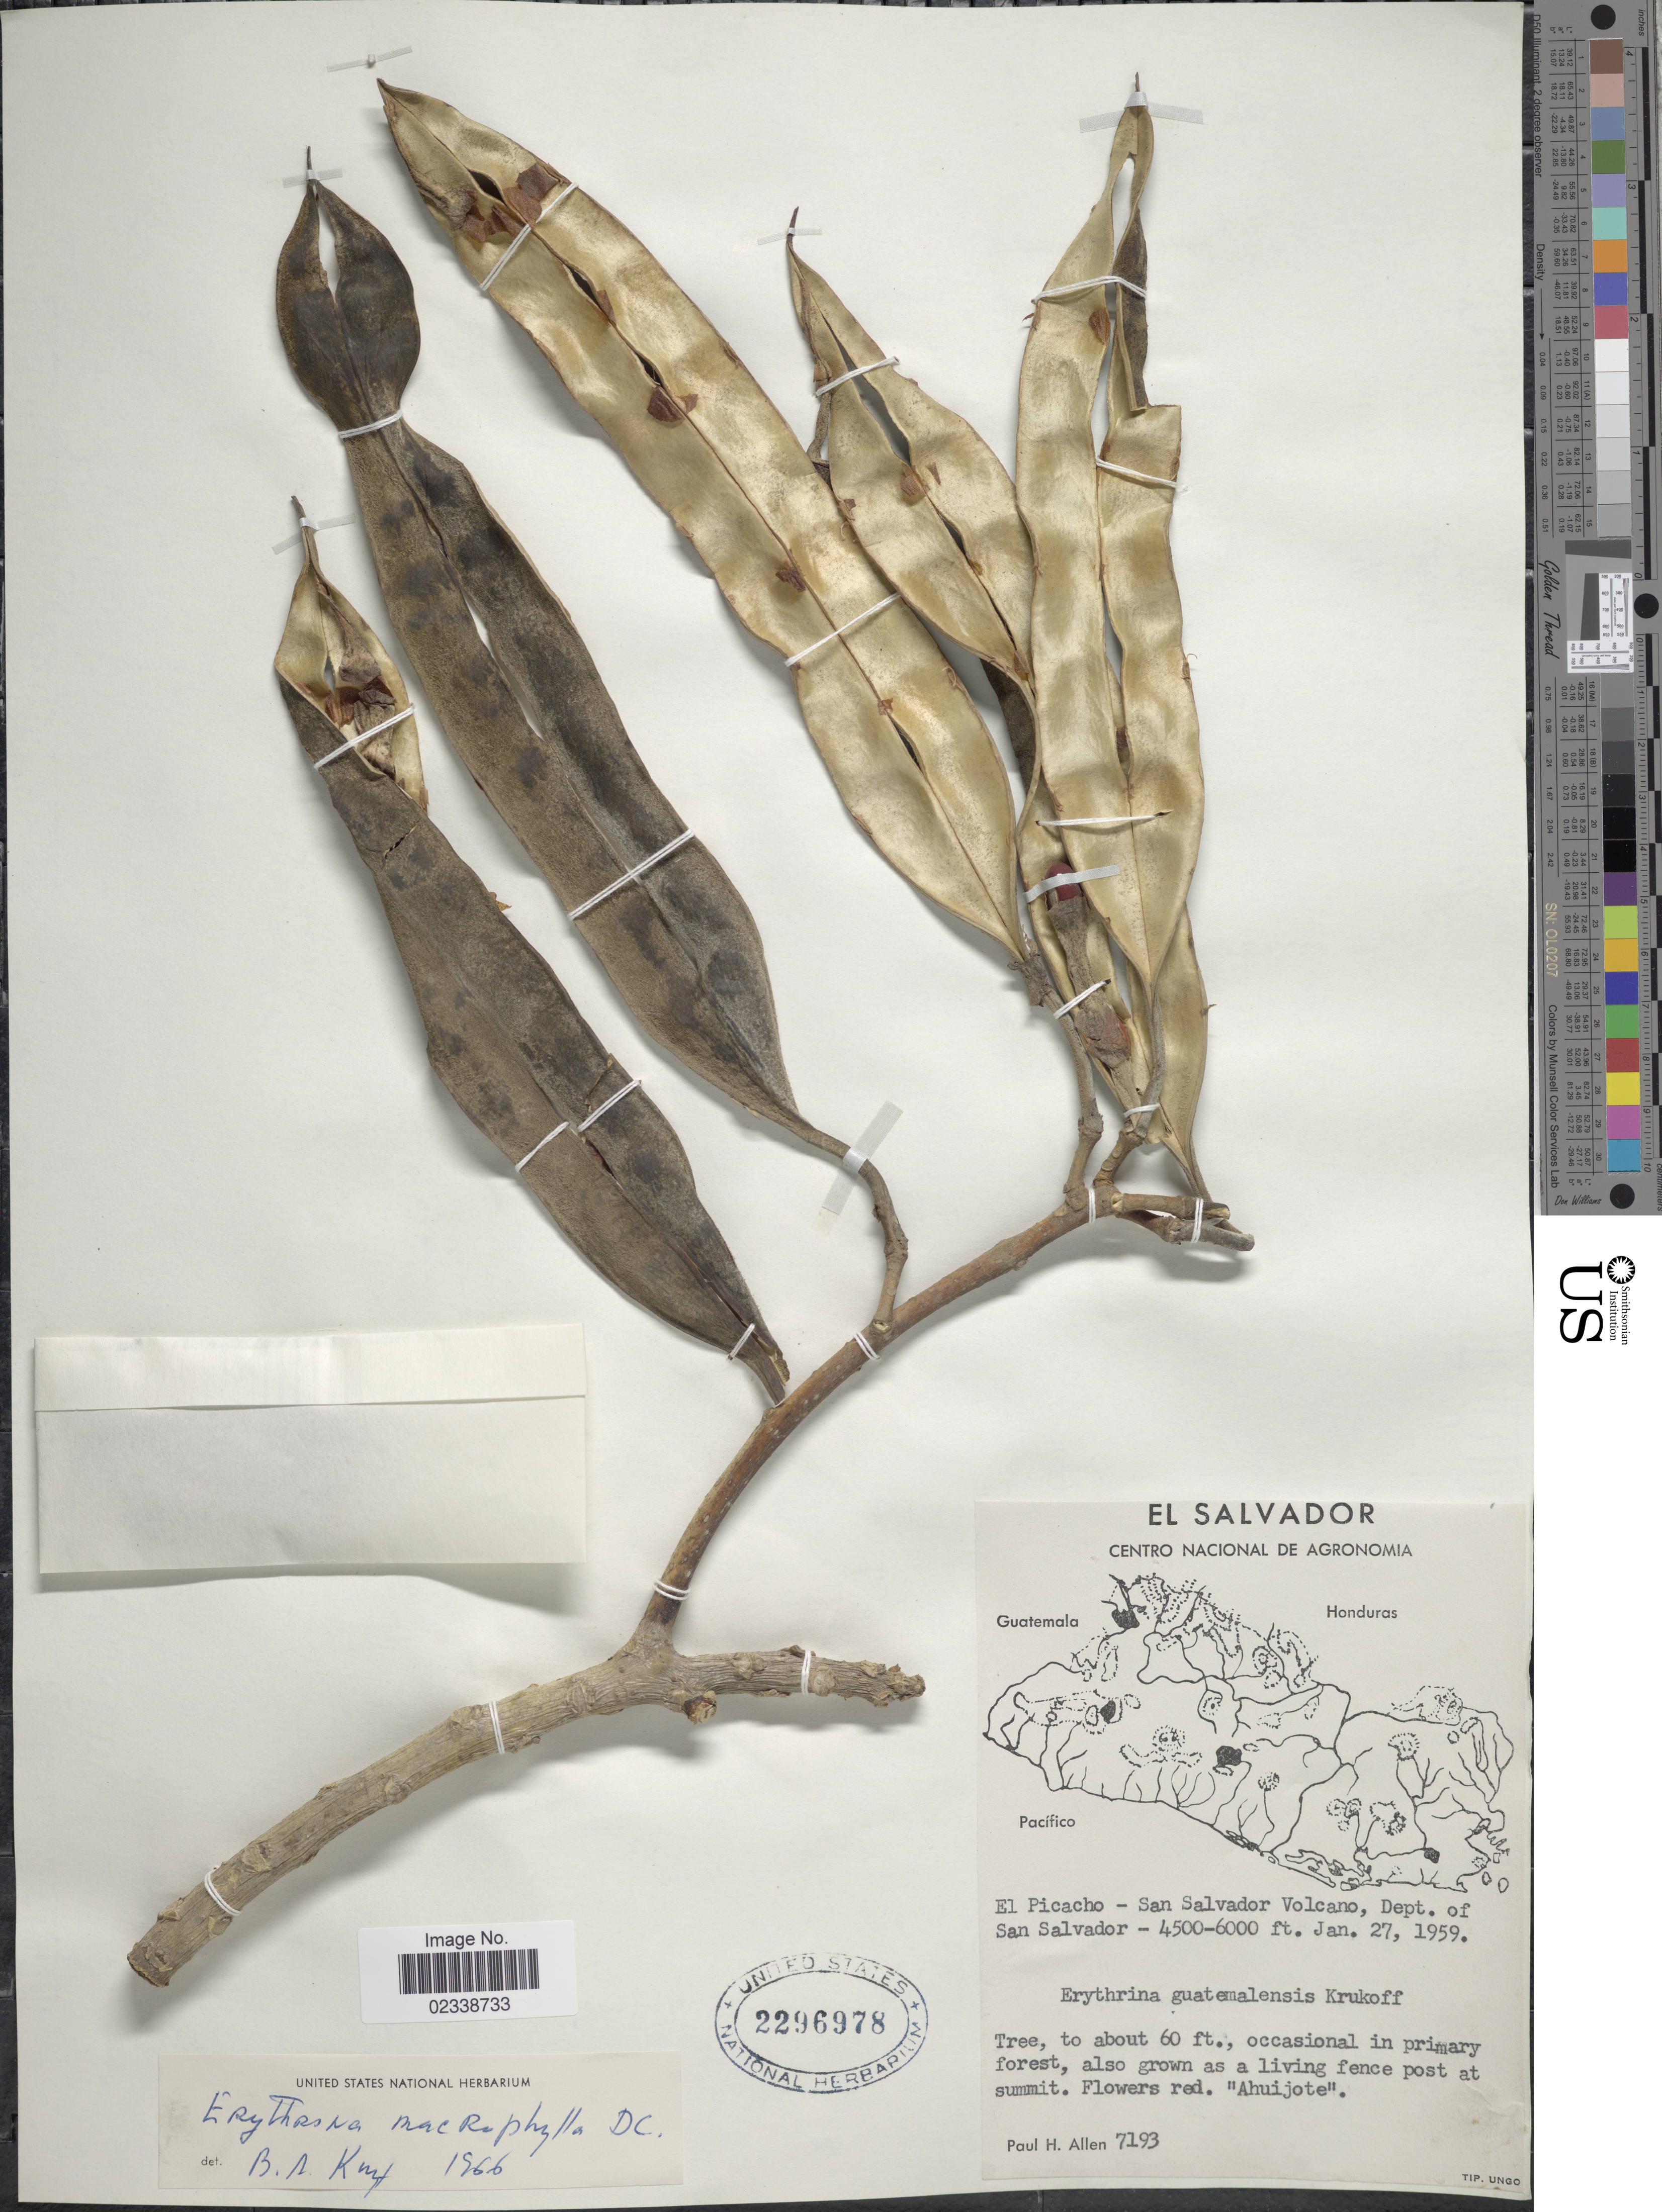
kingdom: Plantae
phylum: Tracheophyta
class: Magnoliopsida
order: Fabales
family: Fabaceae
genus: Erythrina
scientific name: Erythrina macrophylla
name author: DC.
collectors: P. H. Allen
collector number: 7193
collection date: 1959-01-27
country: El Salvador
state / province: San Salvador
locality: El Picacho, San Salvador Volcano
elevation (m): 1372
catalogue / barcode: US 2296978